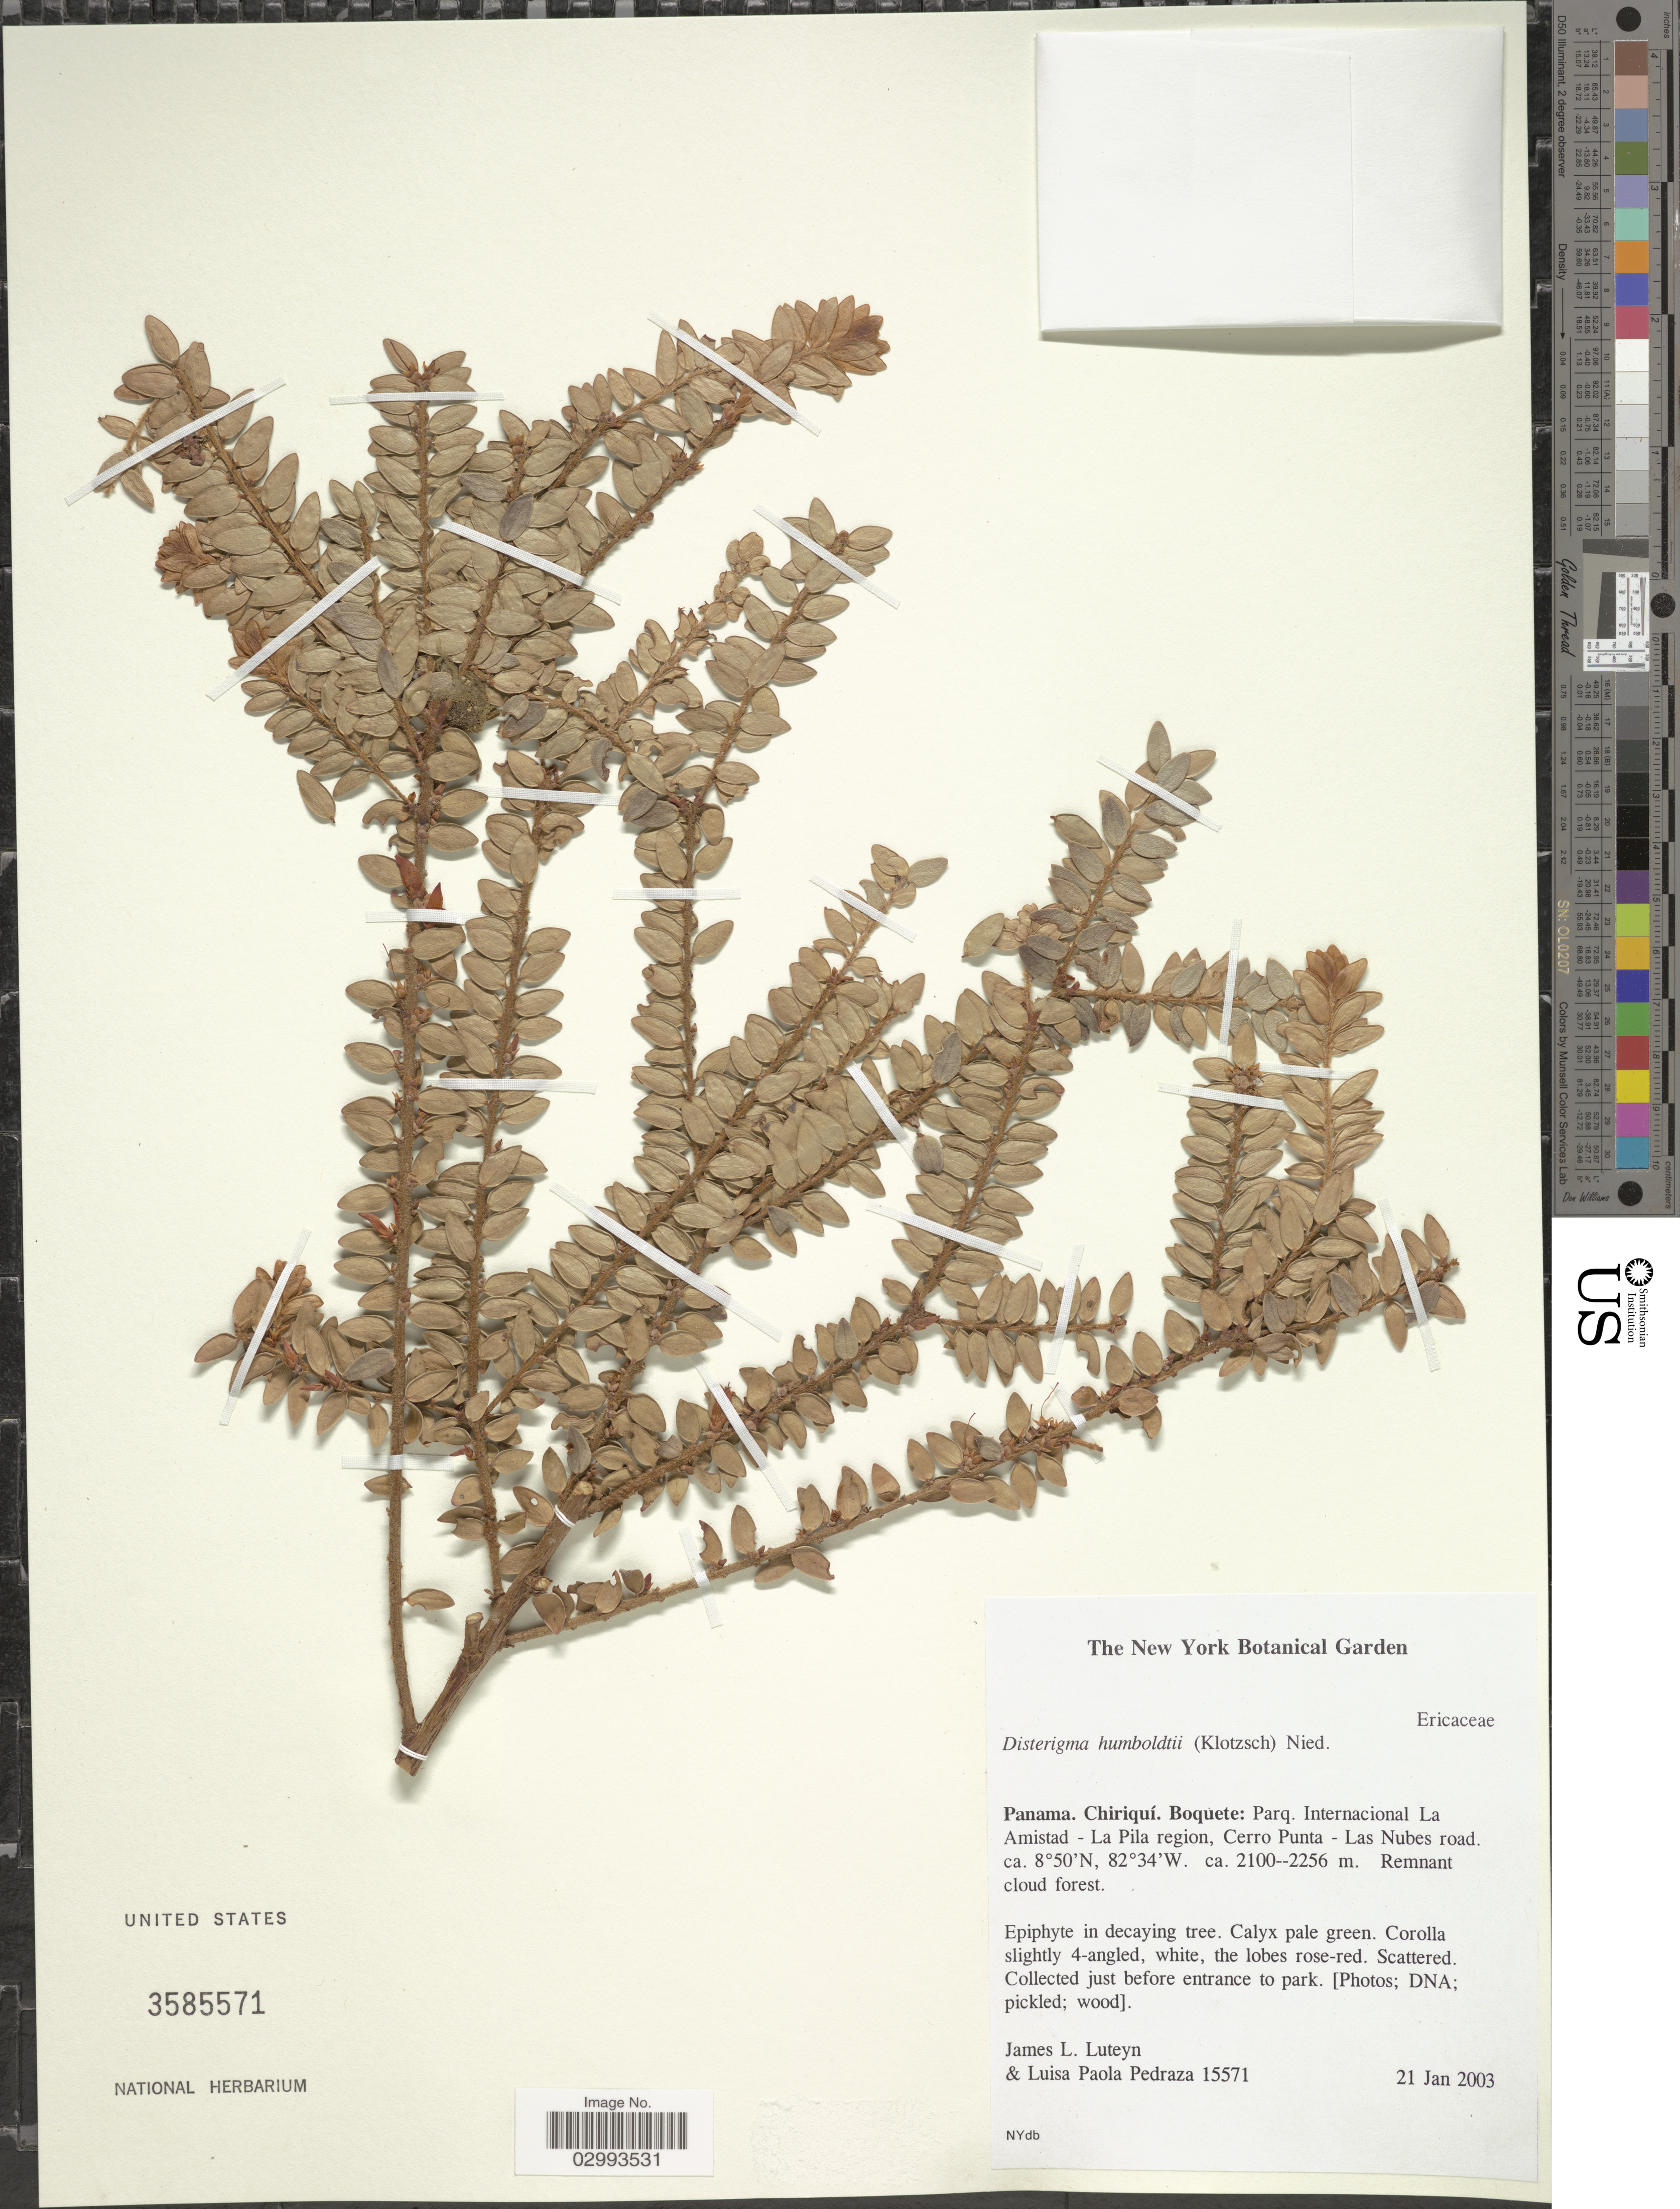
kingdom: Plantae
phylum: Tracheophyta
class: Magnoliopsida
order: Ericales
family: Ericaceae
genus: Disterigma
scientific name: Disterigma humboldtii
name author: (Klotzsch) Nied.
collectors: J. Luteyn & L. Paola Pedraza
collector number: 15571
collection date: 2003-01-21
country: Panama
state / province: Chiriqui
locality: Boquete: Parq. Internacional La Amistad - La Pila region, Cerro Punta - Las Nubes road.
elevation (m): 2100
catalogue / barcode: US 3585571